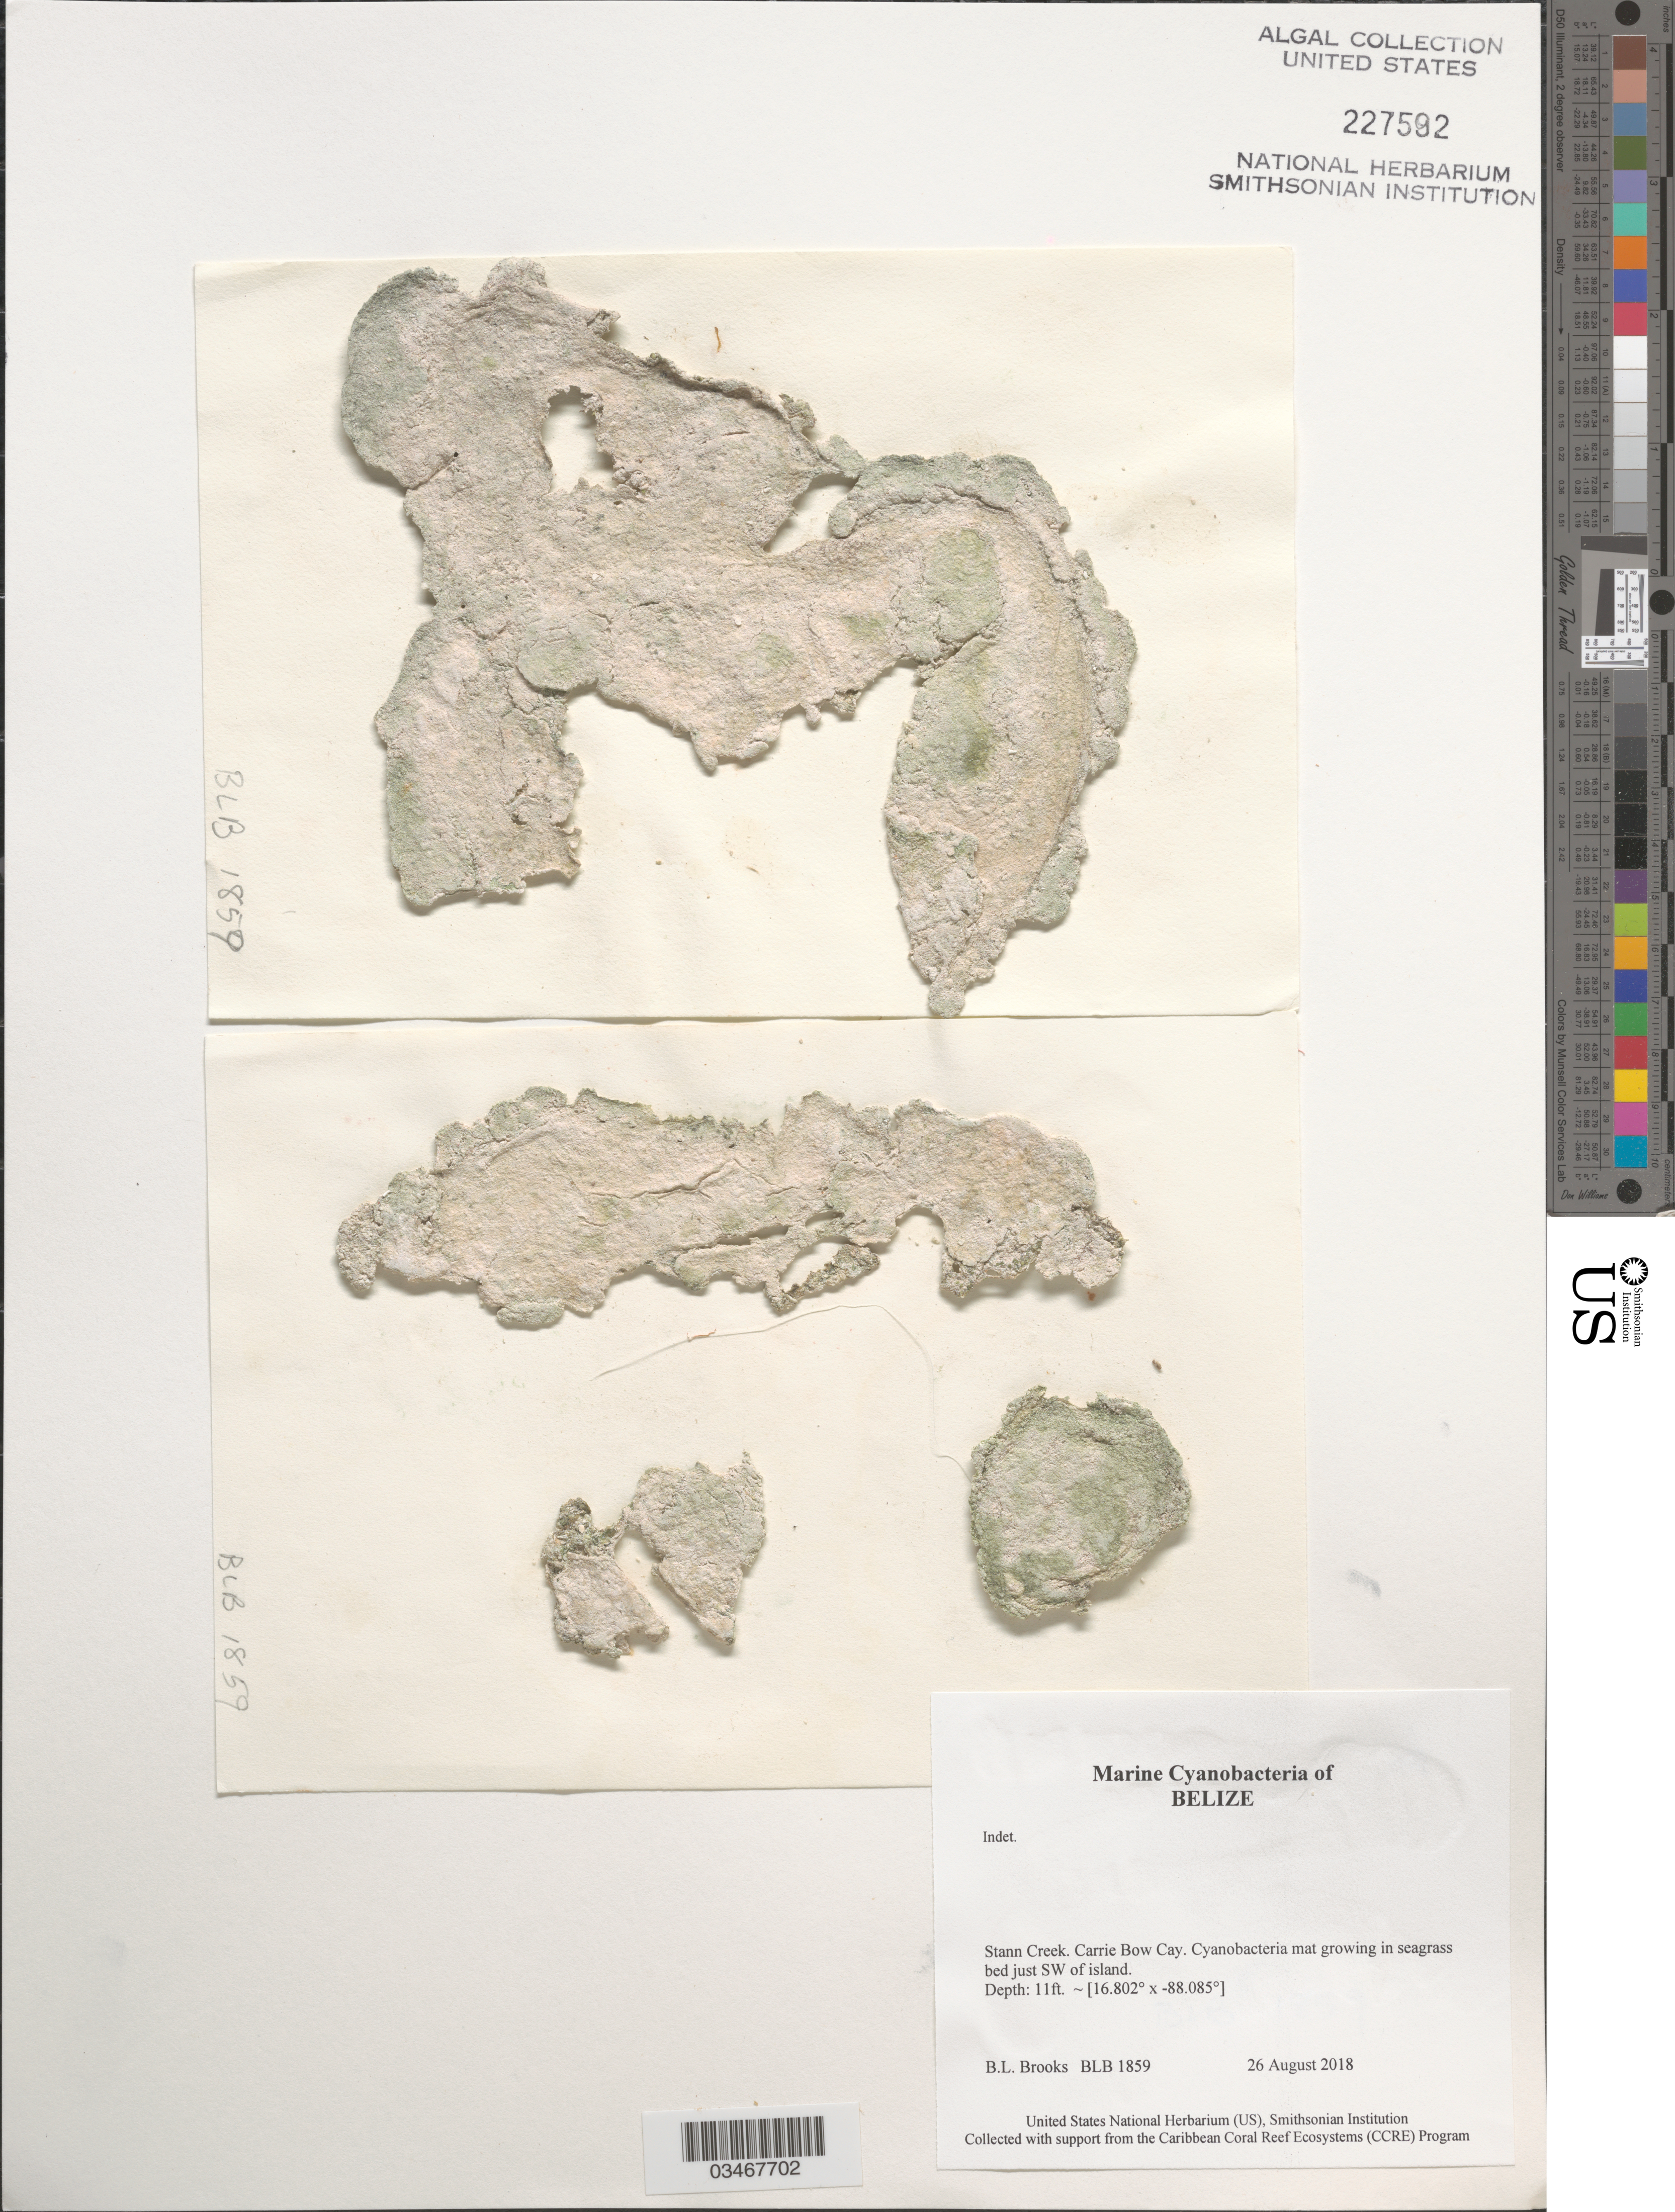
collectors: B. Brooks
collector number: BLB 1859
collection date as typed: Transcribed d/m/y: 26/8/2018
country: Belize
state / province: Stann Creek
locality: Carrie Bow Cay. Cyanobacteria mat growing in seagrass bed just SW of island.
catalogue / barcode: US 227592